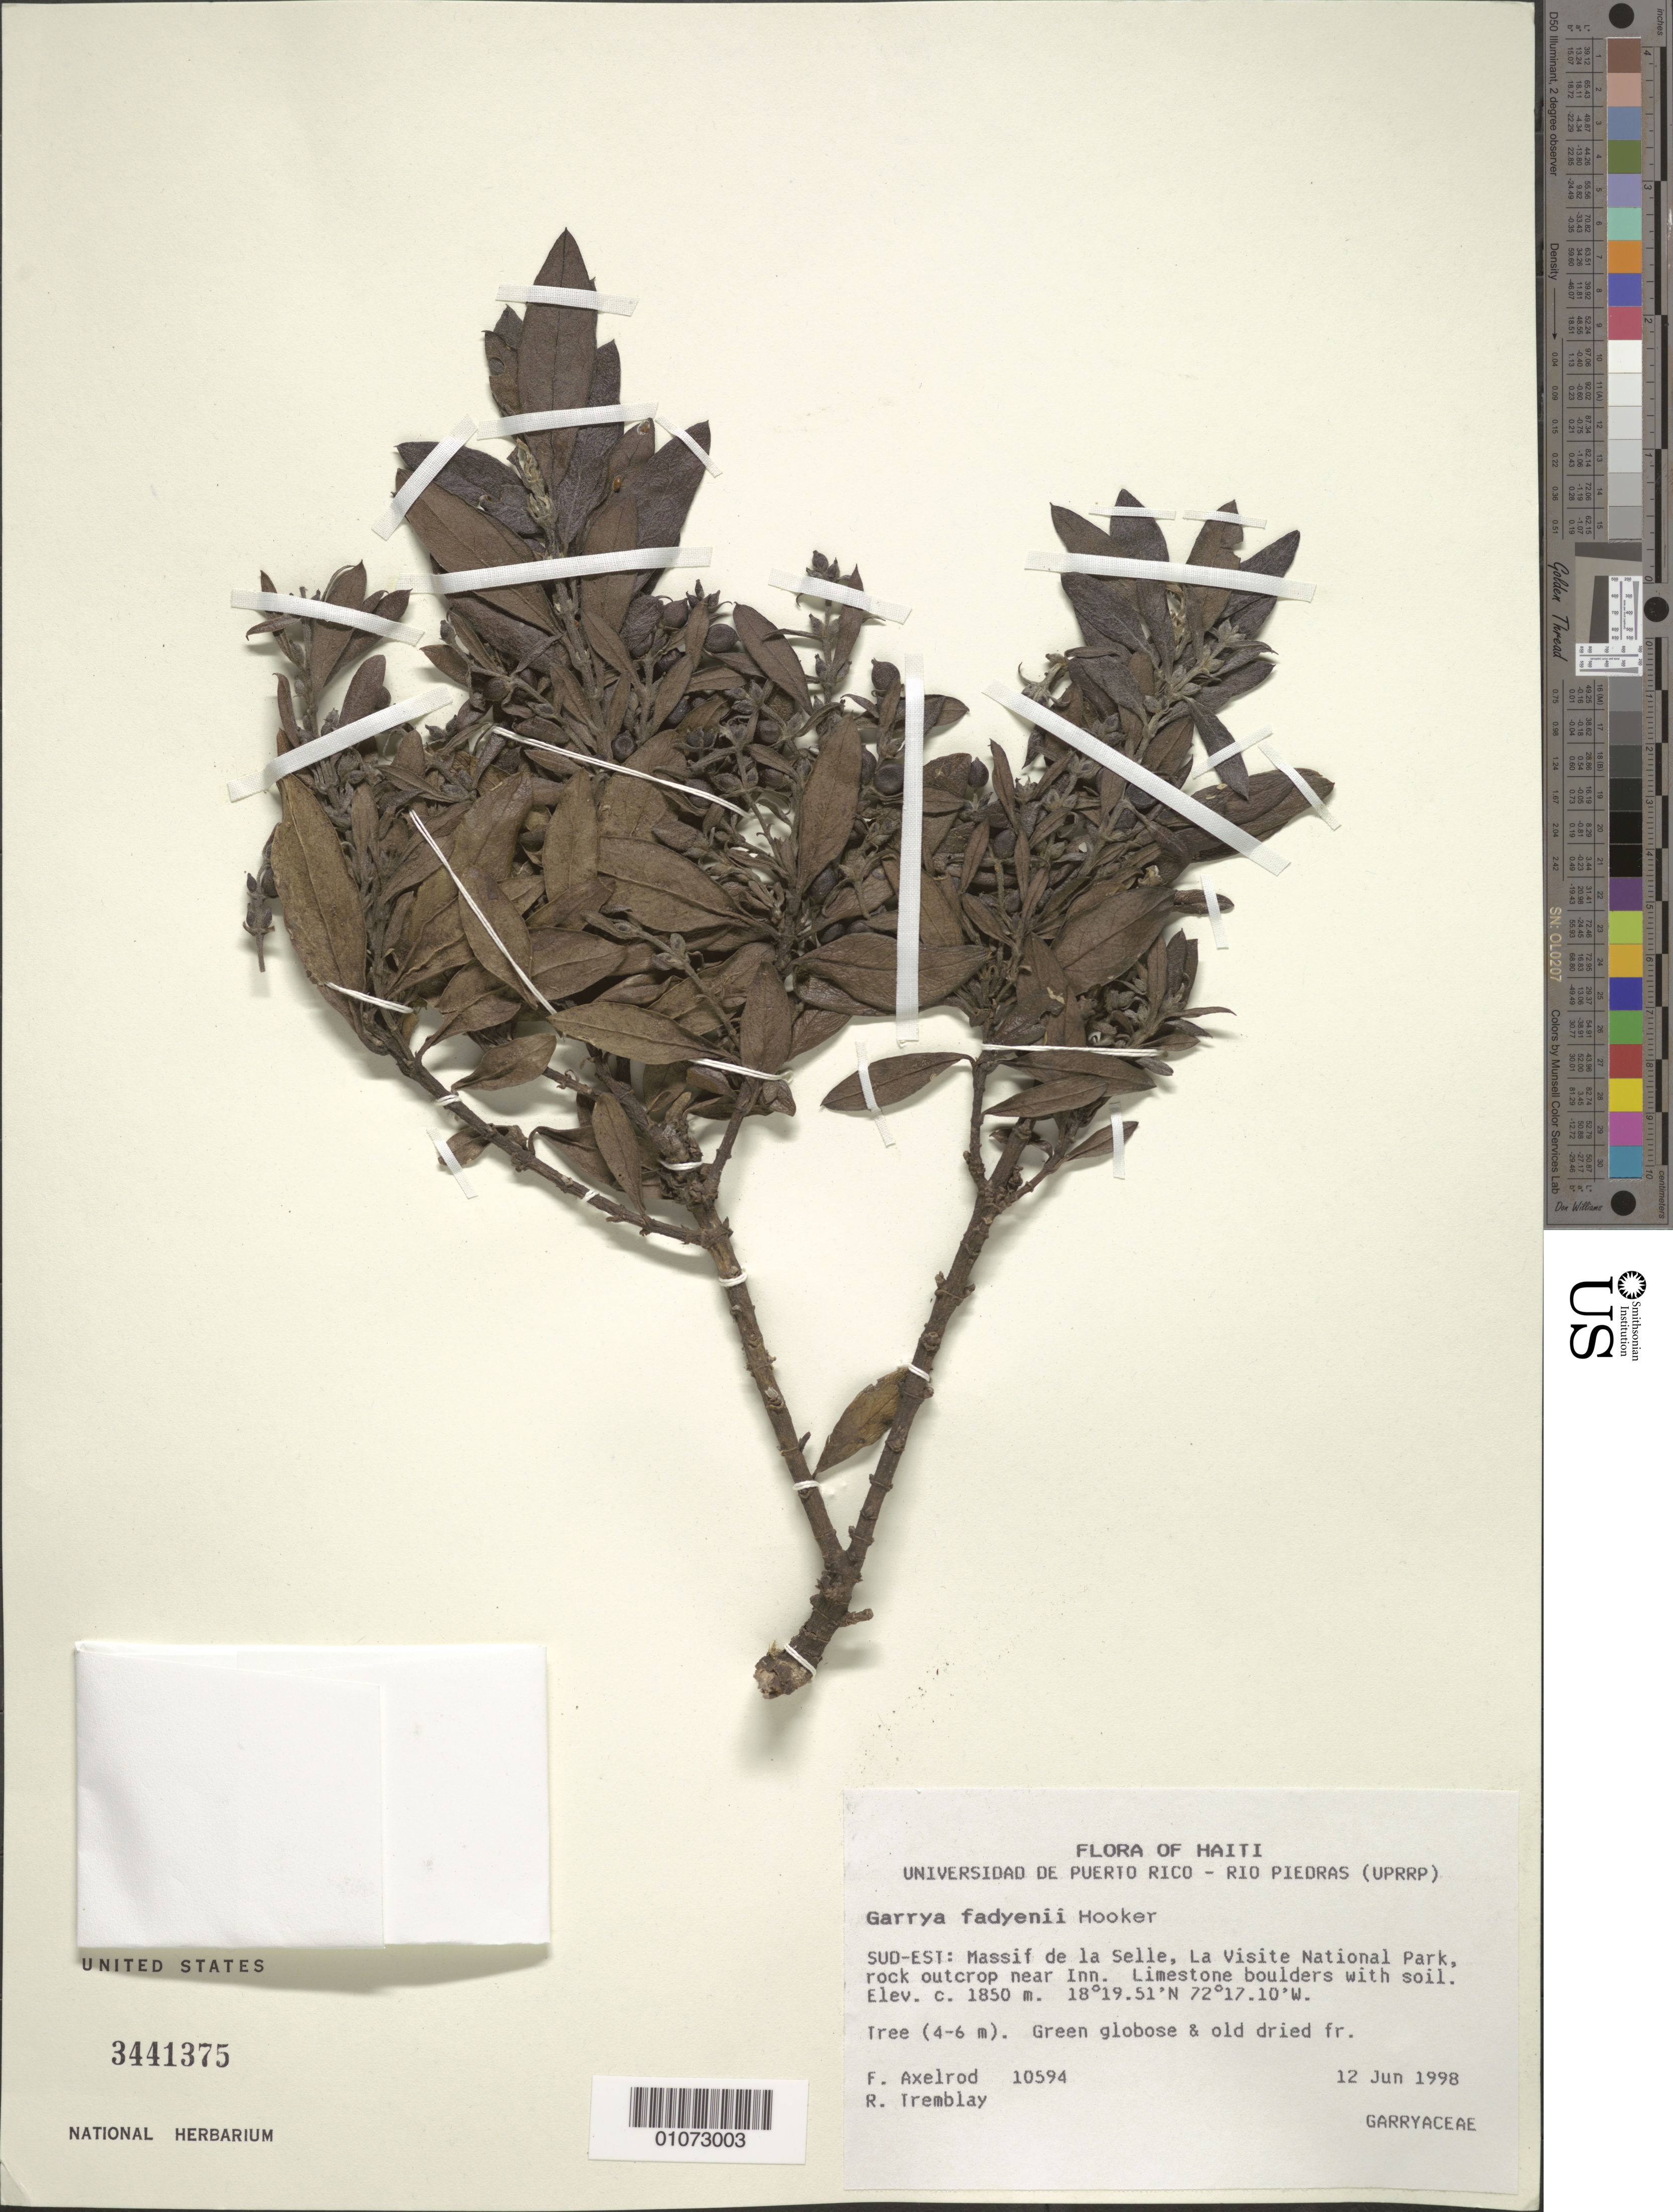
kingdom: Plantae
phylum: Tracheophyta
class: Magnoliopsida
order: Garryales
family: Garryaceae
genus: Garrya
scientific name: Garrya fadyenii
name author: Hook.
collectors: F. S. Axelrod & R. L. Tremblay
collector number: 10594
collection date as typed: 12 Jun 1998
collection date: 1998-06-12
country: Haiti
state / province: Sud-Est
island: Hispaniola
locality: Massif de la Selle, La Visite National Park, rock outcrop near Inn. Limestone boulders with soil.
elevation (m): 1850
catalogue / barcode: US 3441375